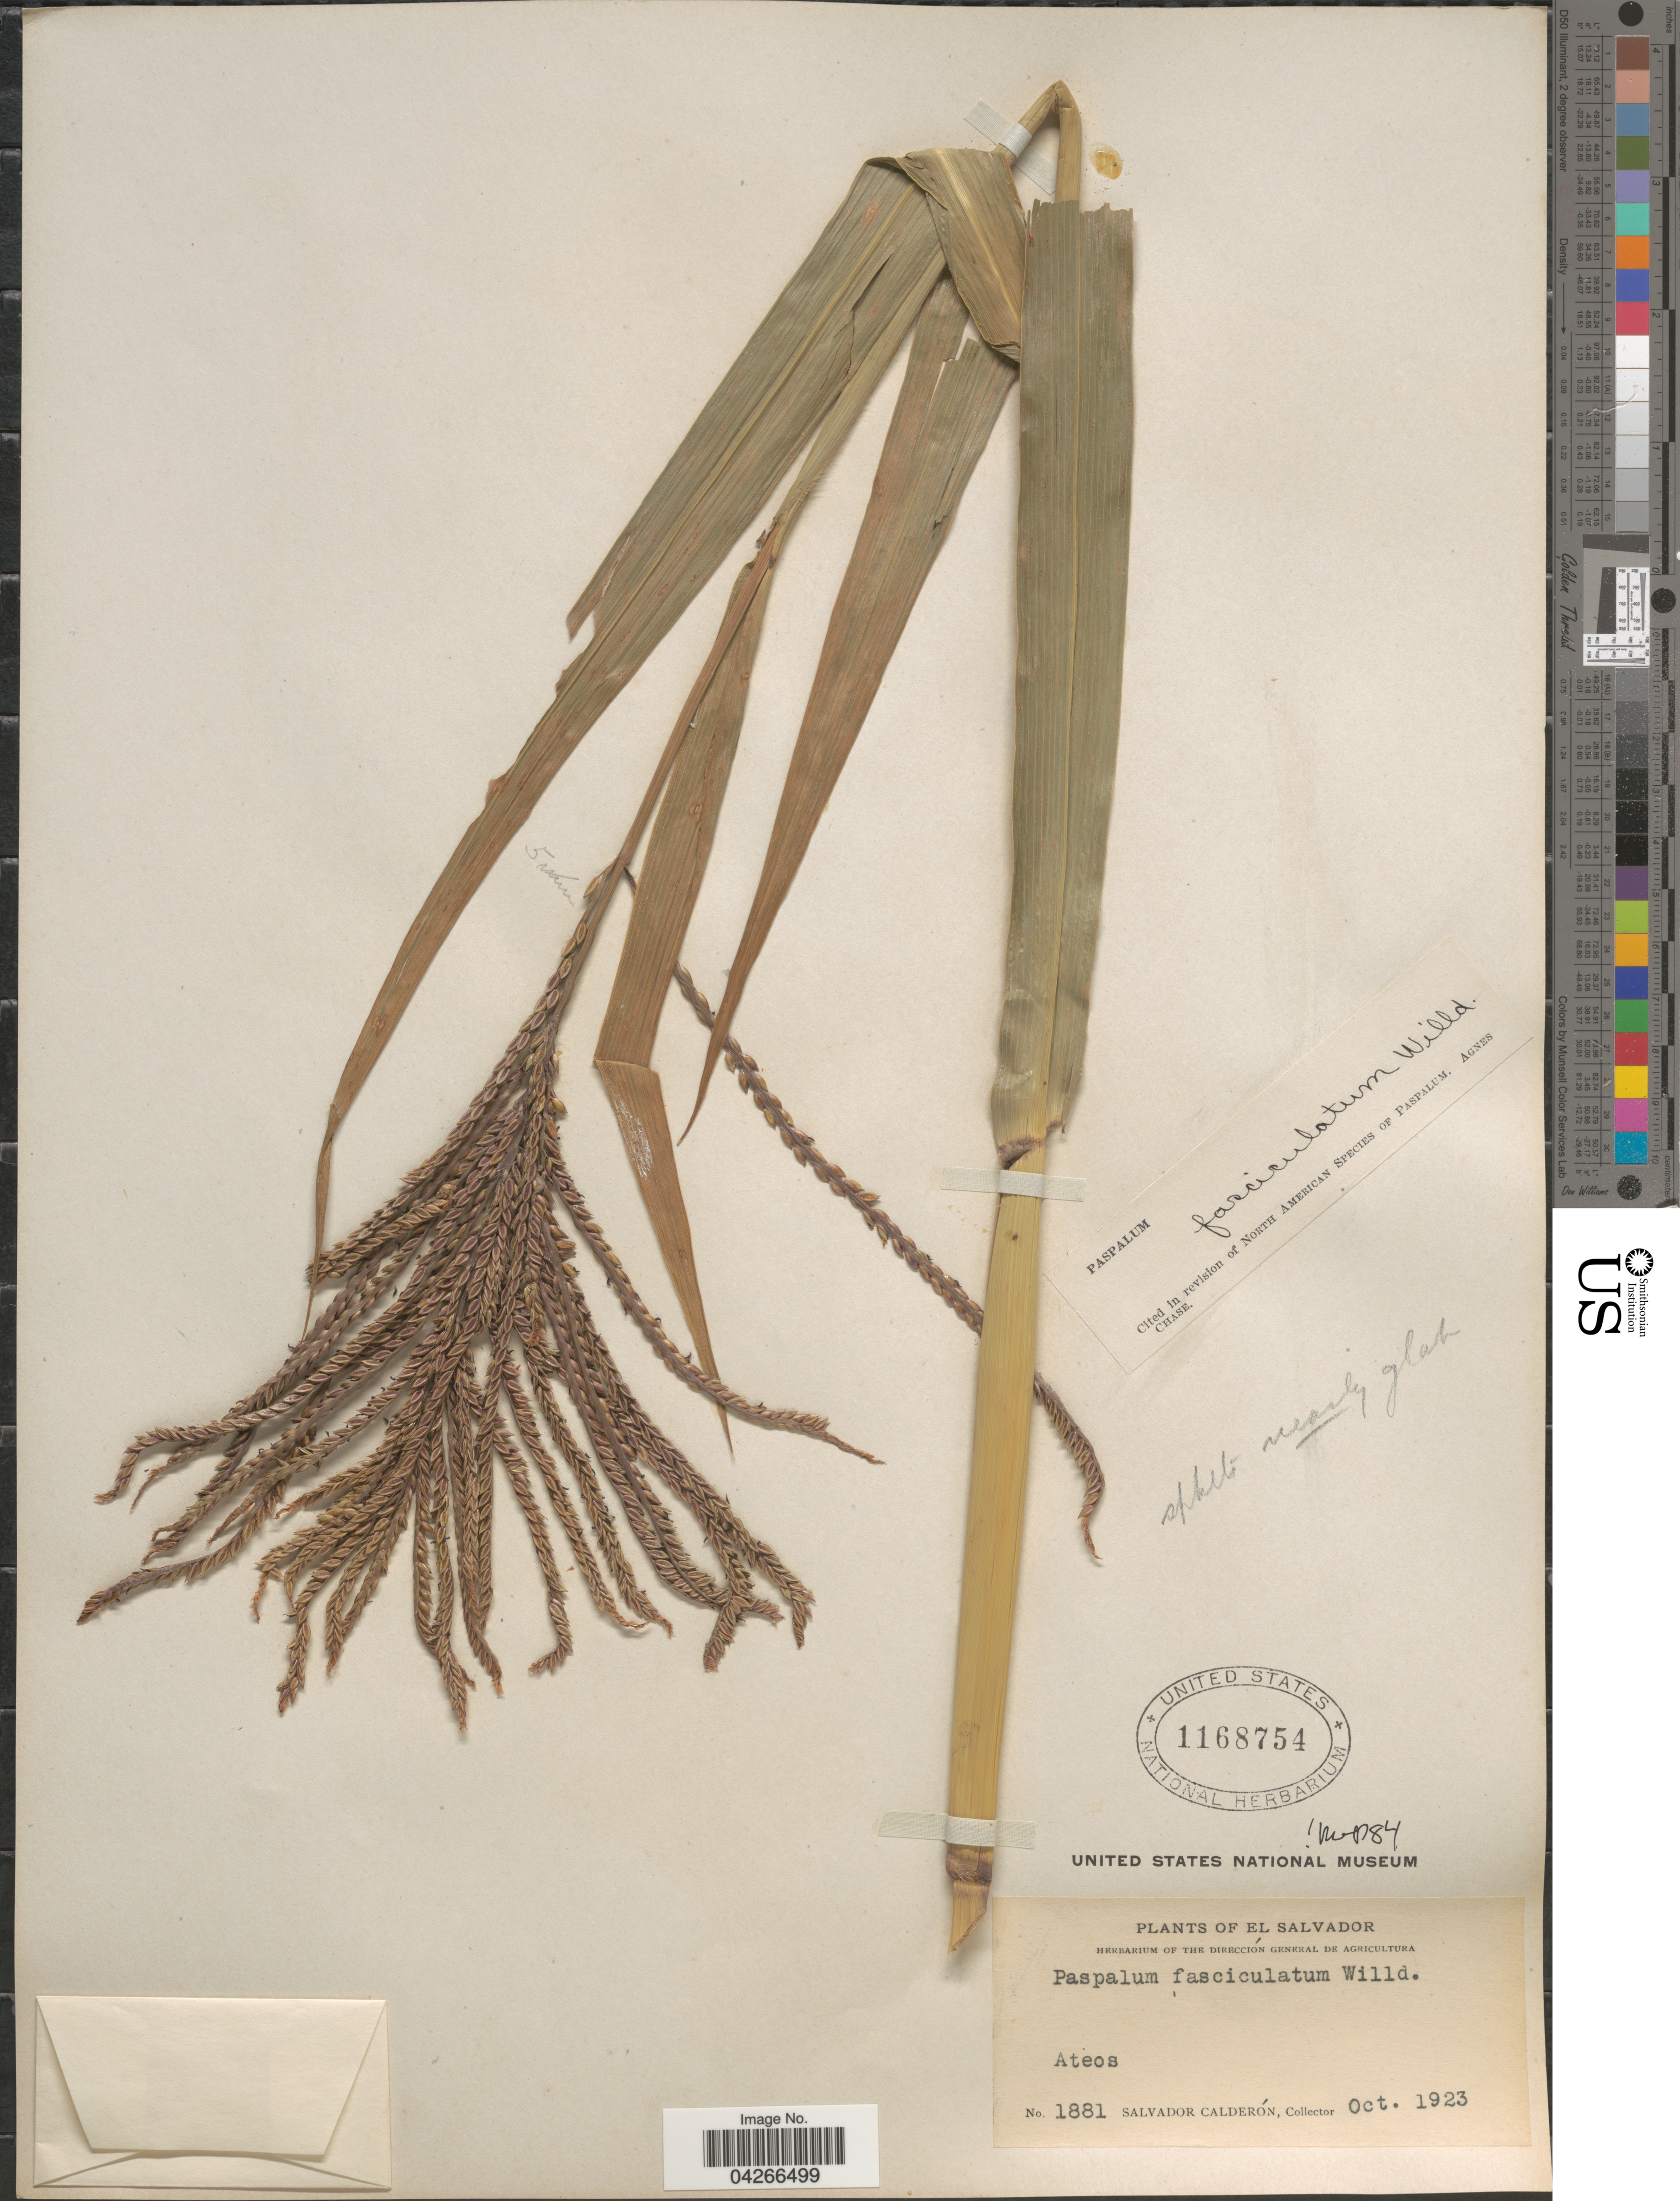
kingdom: Plantae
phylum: Tracheophyta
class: Liliopsida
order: Poales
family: Poaceae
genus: Paspalum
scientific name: Paspalum fasciculatum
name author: Willd. ex Flüggé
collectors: S. Calderón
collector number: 1881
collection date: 1923-10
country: El Salvador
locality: Ateos.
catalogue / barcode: US 1168754